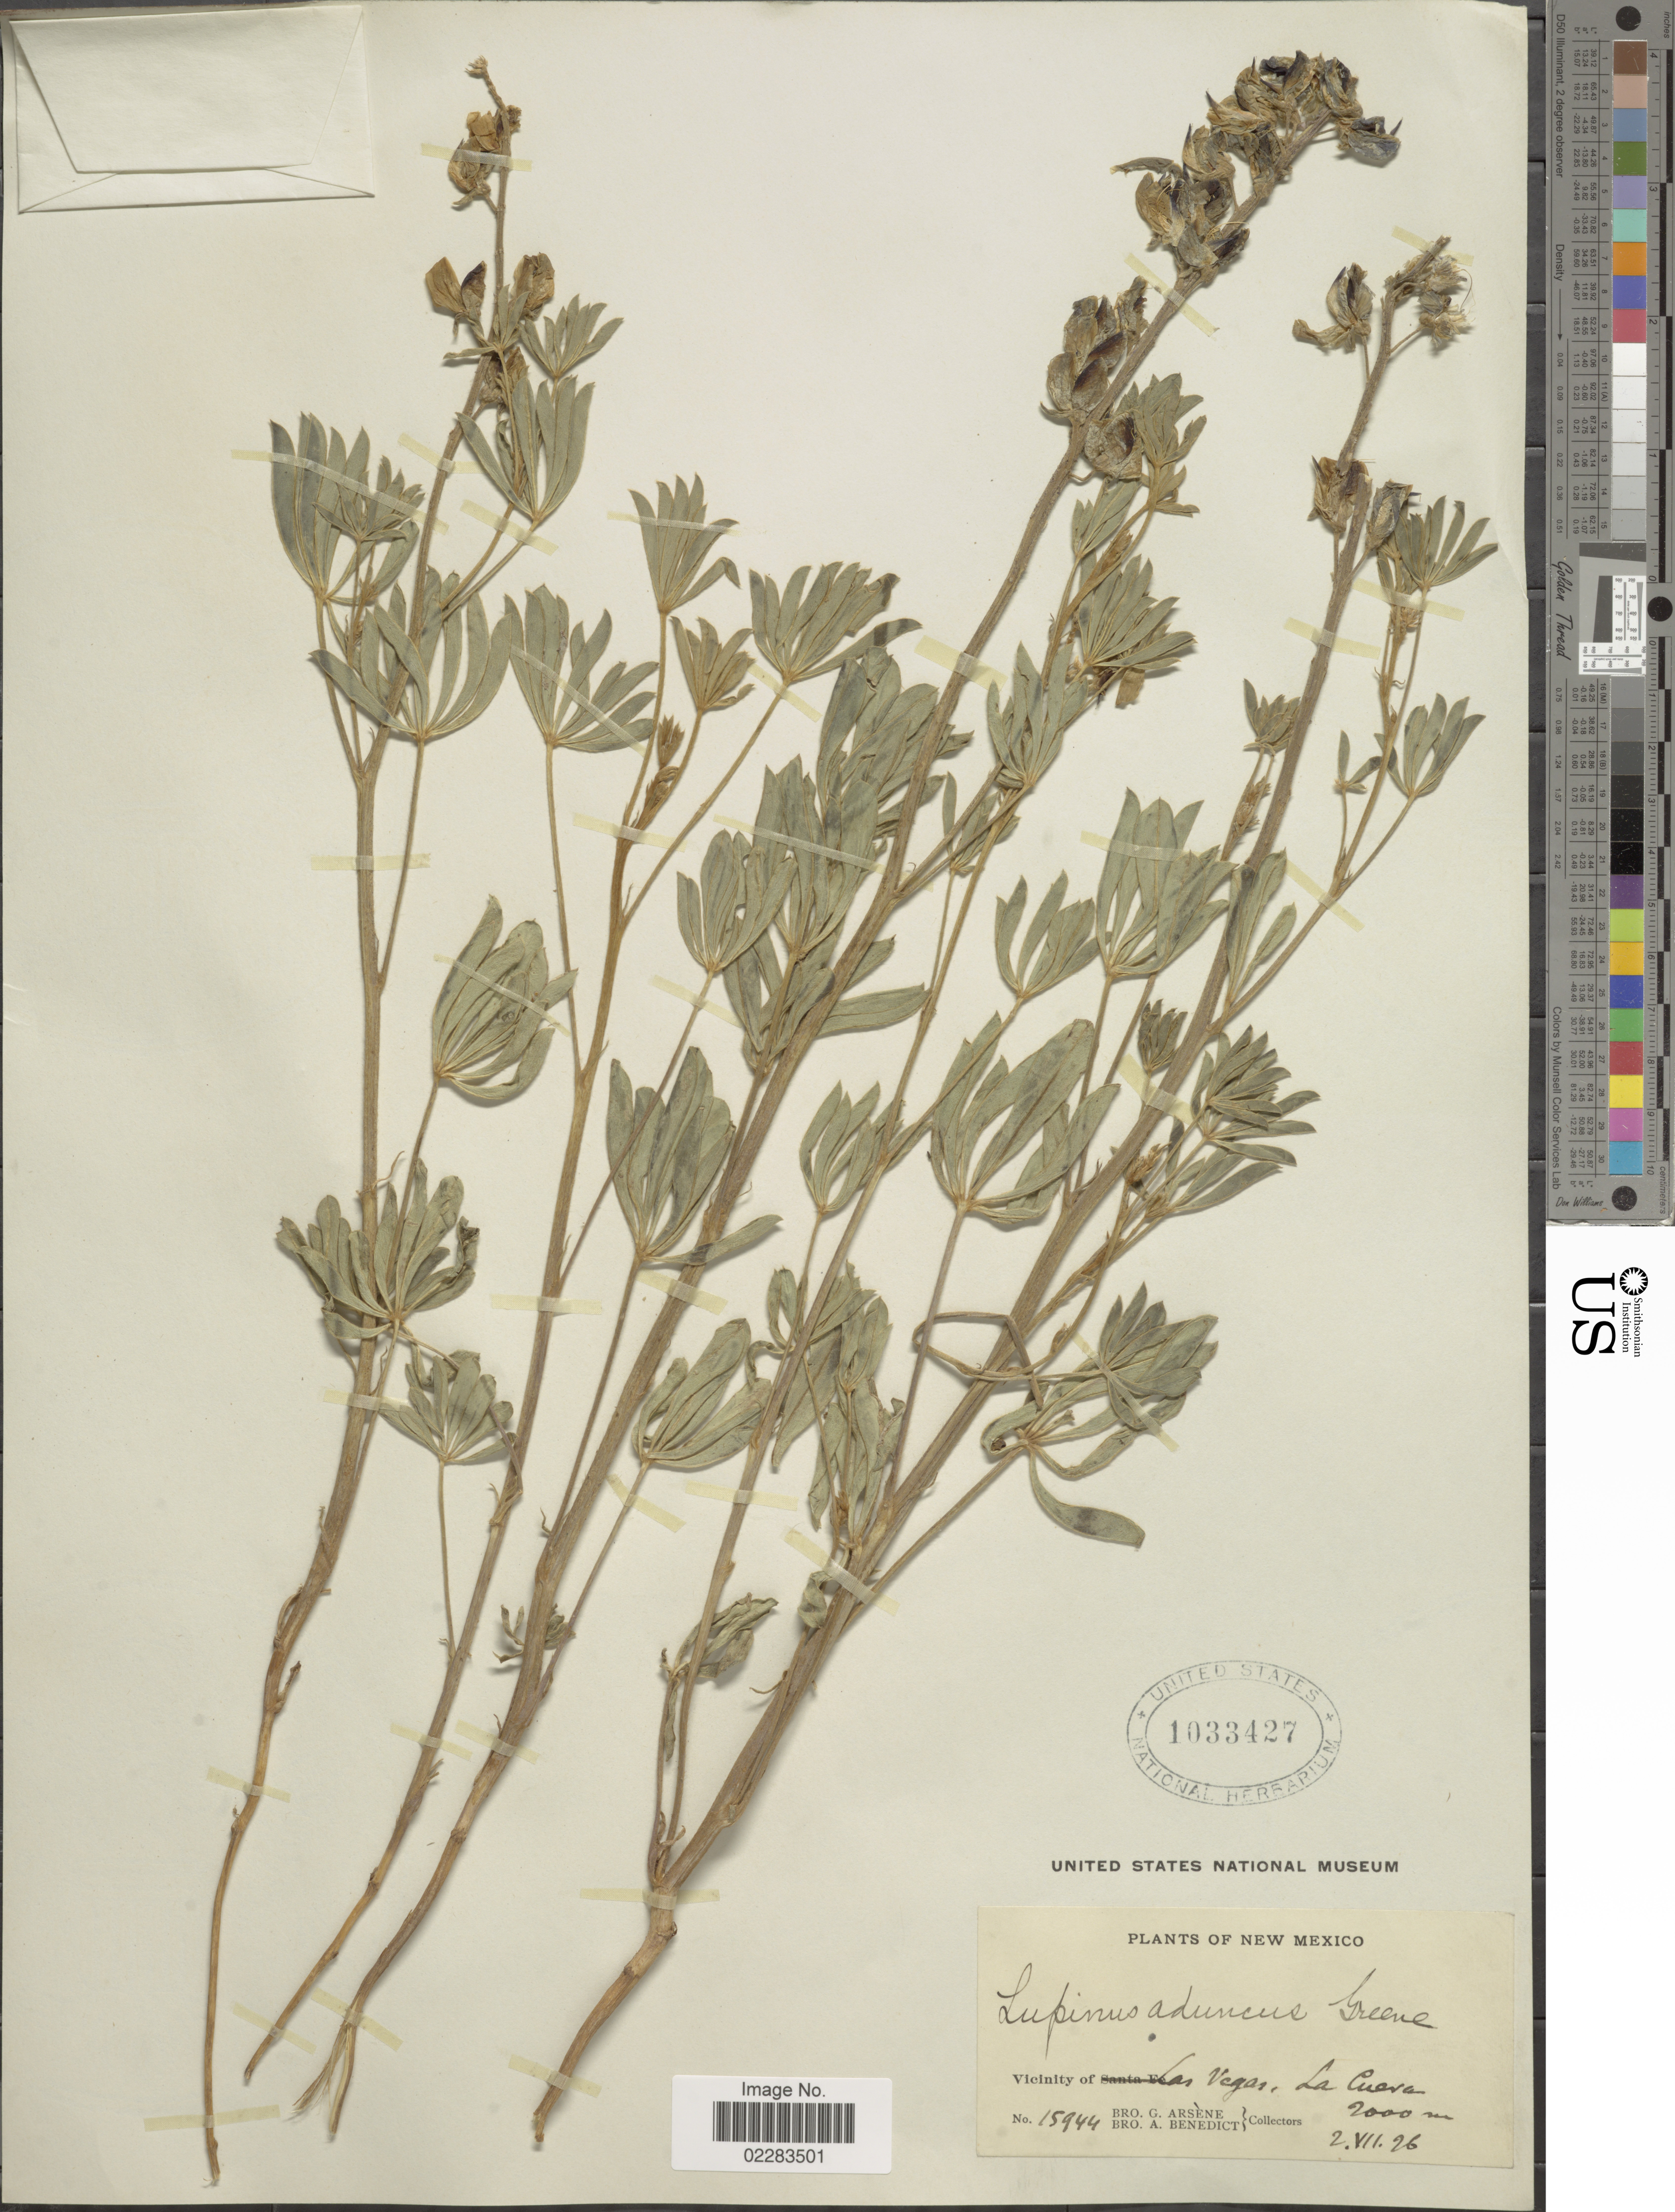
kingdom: Plantae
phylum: Tracheophyta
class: Magnoliopsida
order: Fabales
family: Fabaceae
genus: Lupinus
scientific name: Lupinus aduncus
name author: Greene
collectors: Bro. G. Arsène & Bro. A. Benedict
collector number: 15944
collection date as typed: Transcribed d/m/y: 2/7/26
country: United States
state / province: New Mexico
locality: Vicinity of Las Vegas, La Cueva.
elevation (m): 2000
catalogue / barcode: US 1033427